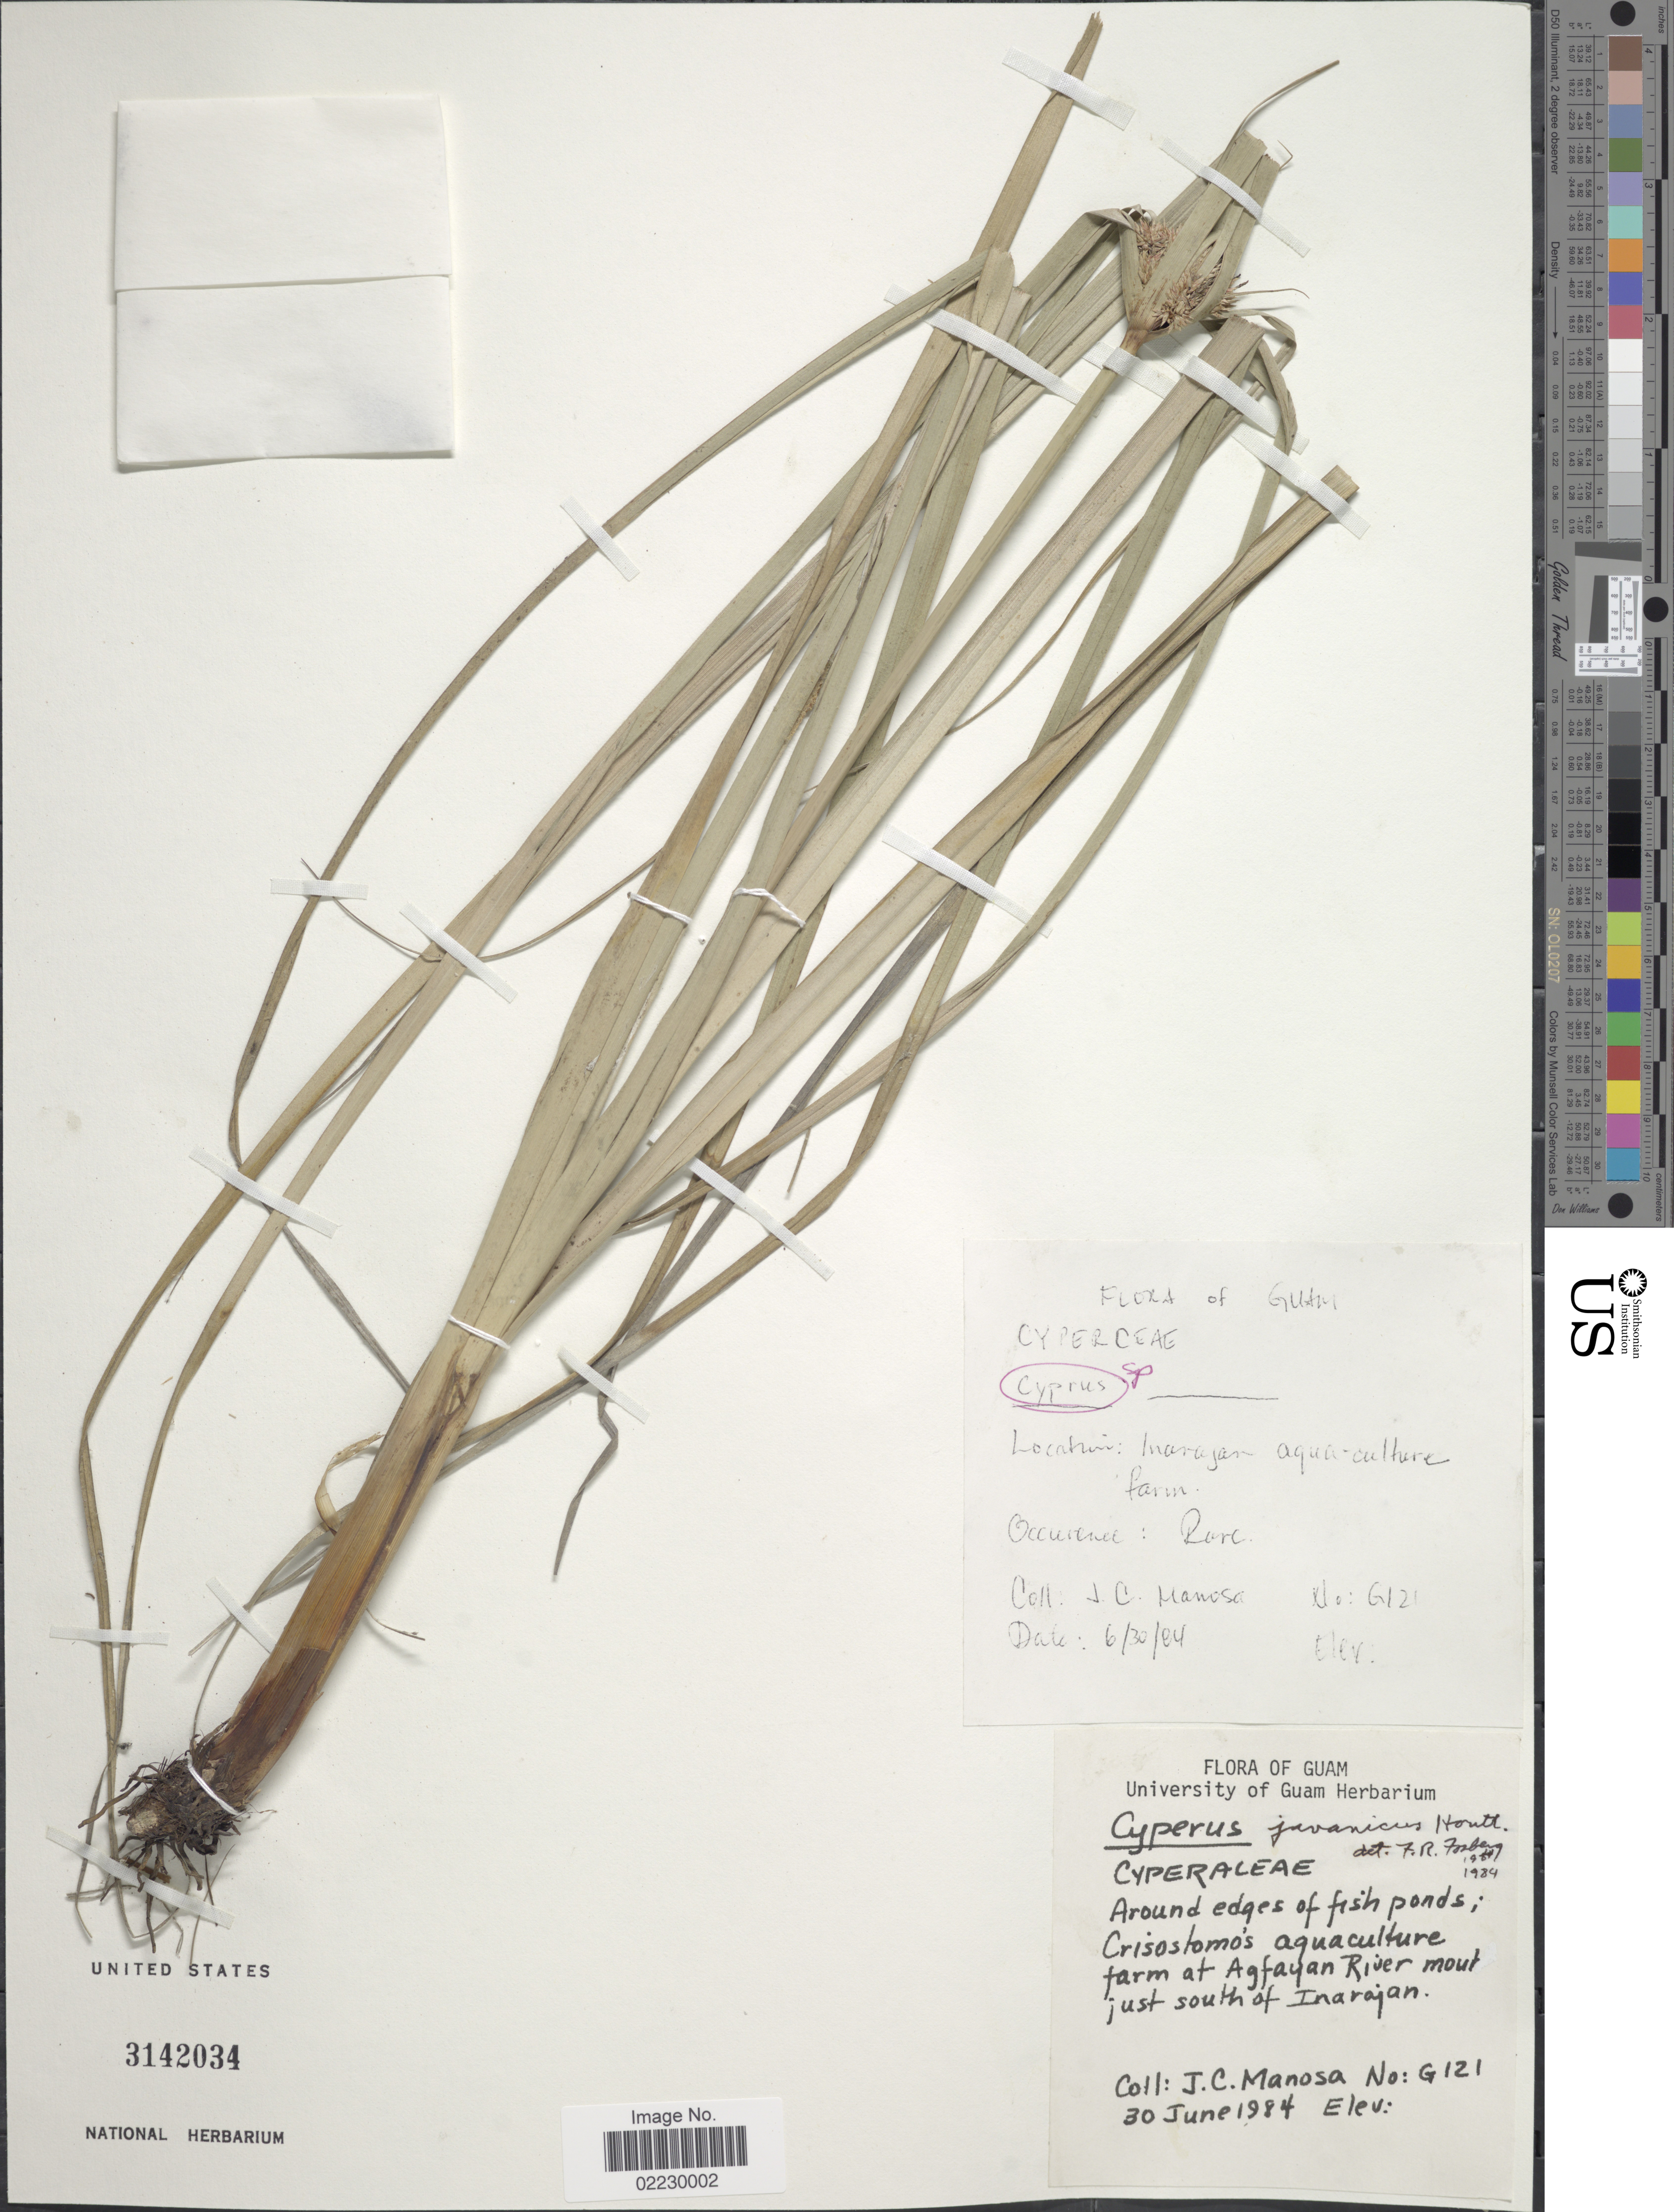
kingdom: Plantae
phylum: Tracheophyta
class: Liliopsida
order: Poales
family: Cyperaceae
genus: Cyperus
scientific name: Cyperus javanicus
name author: Houtt.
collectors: J. Manosa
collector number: G121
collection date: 1984-06-30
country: Guam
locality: Crsiostomos aguaculture farm at Agfayan River mouth just south of Inarajan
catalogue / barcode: US 3142034